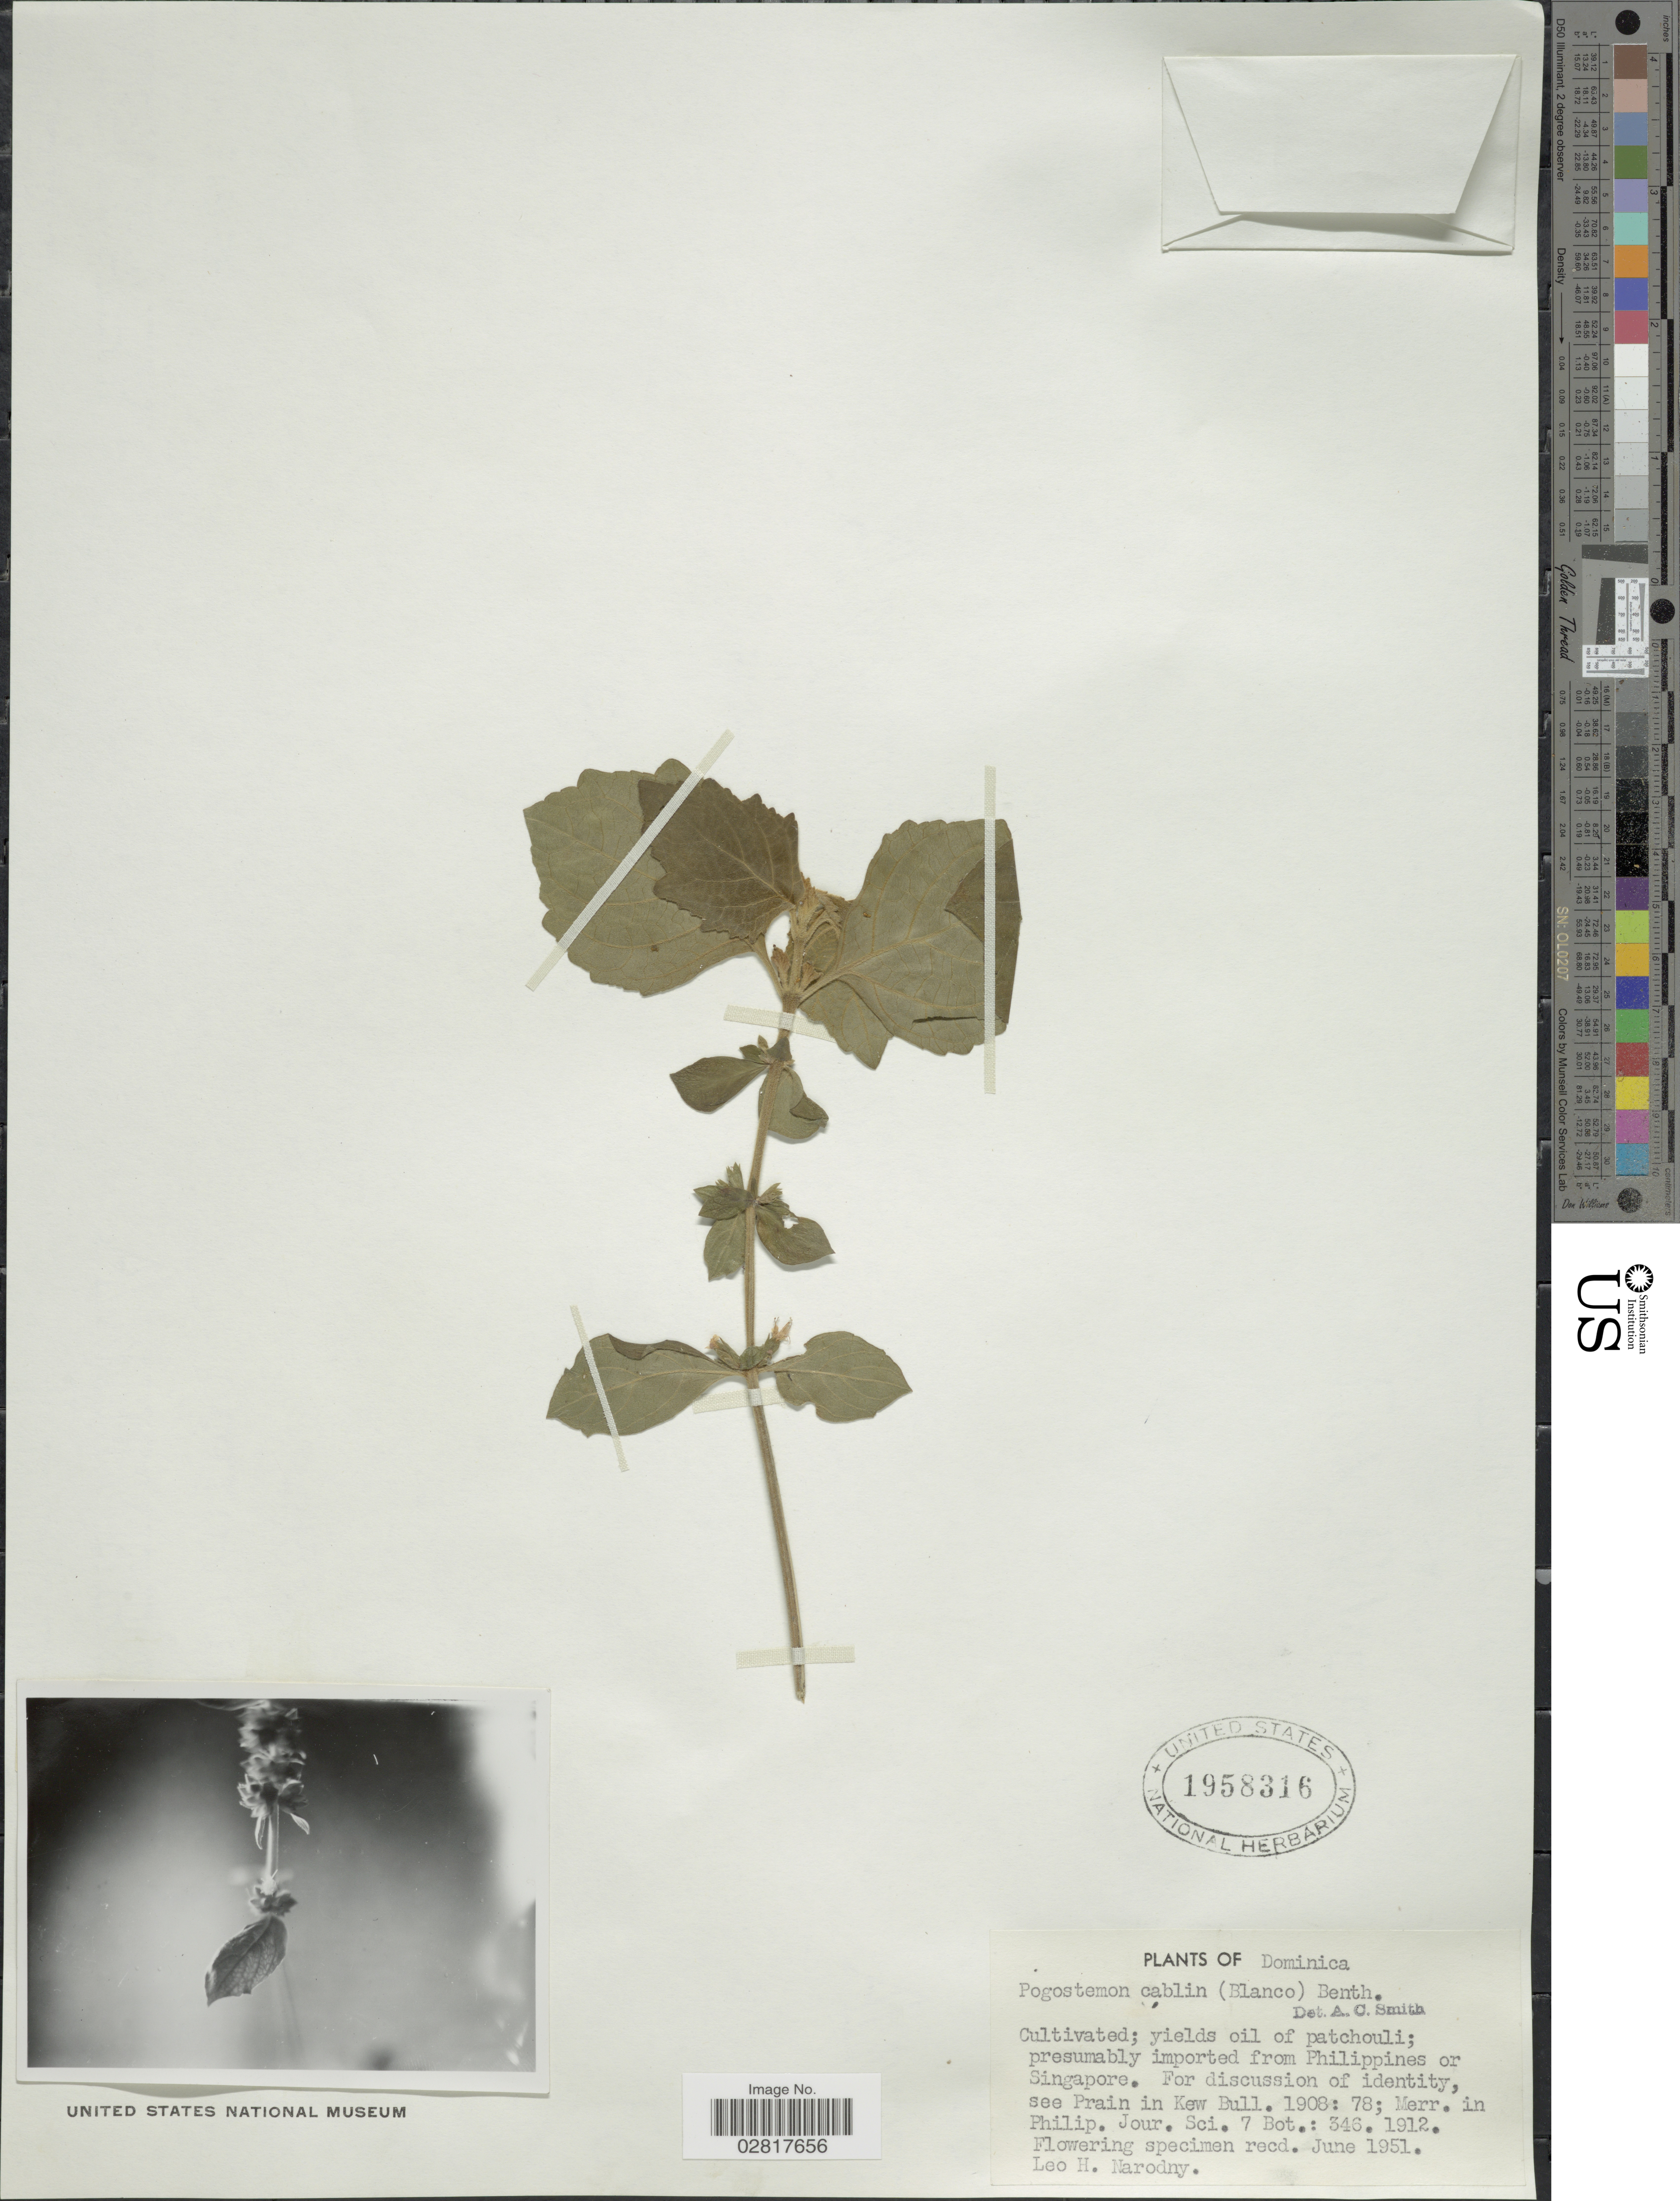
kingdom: Plantae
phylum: Tracheophyta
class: Magnoliopsida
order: Lamiales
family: Lamiaceae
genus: Pogostemon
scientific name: Pogostemon cablin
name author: (Blanco) Benth.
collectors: L. Narodny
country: Dominica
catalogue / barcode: US 1958316